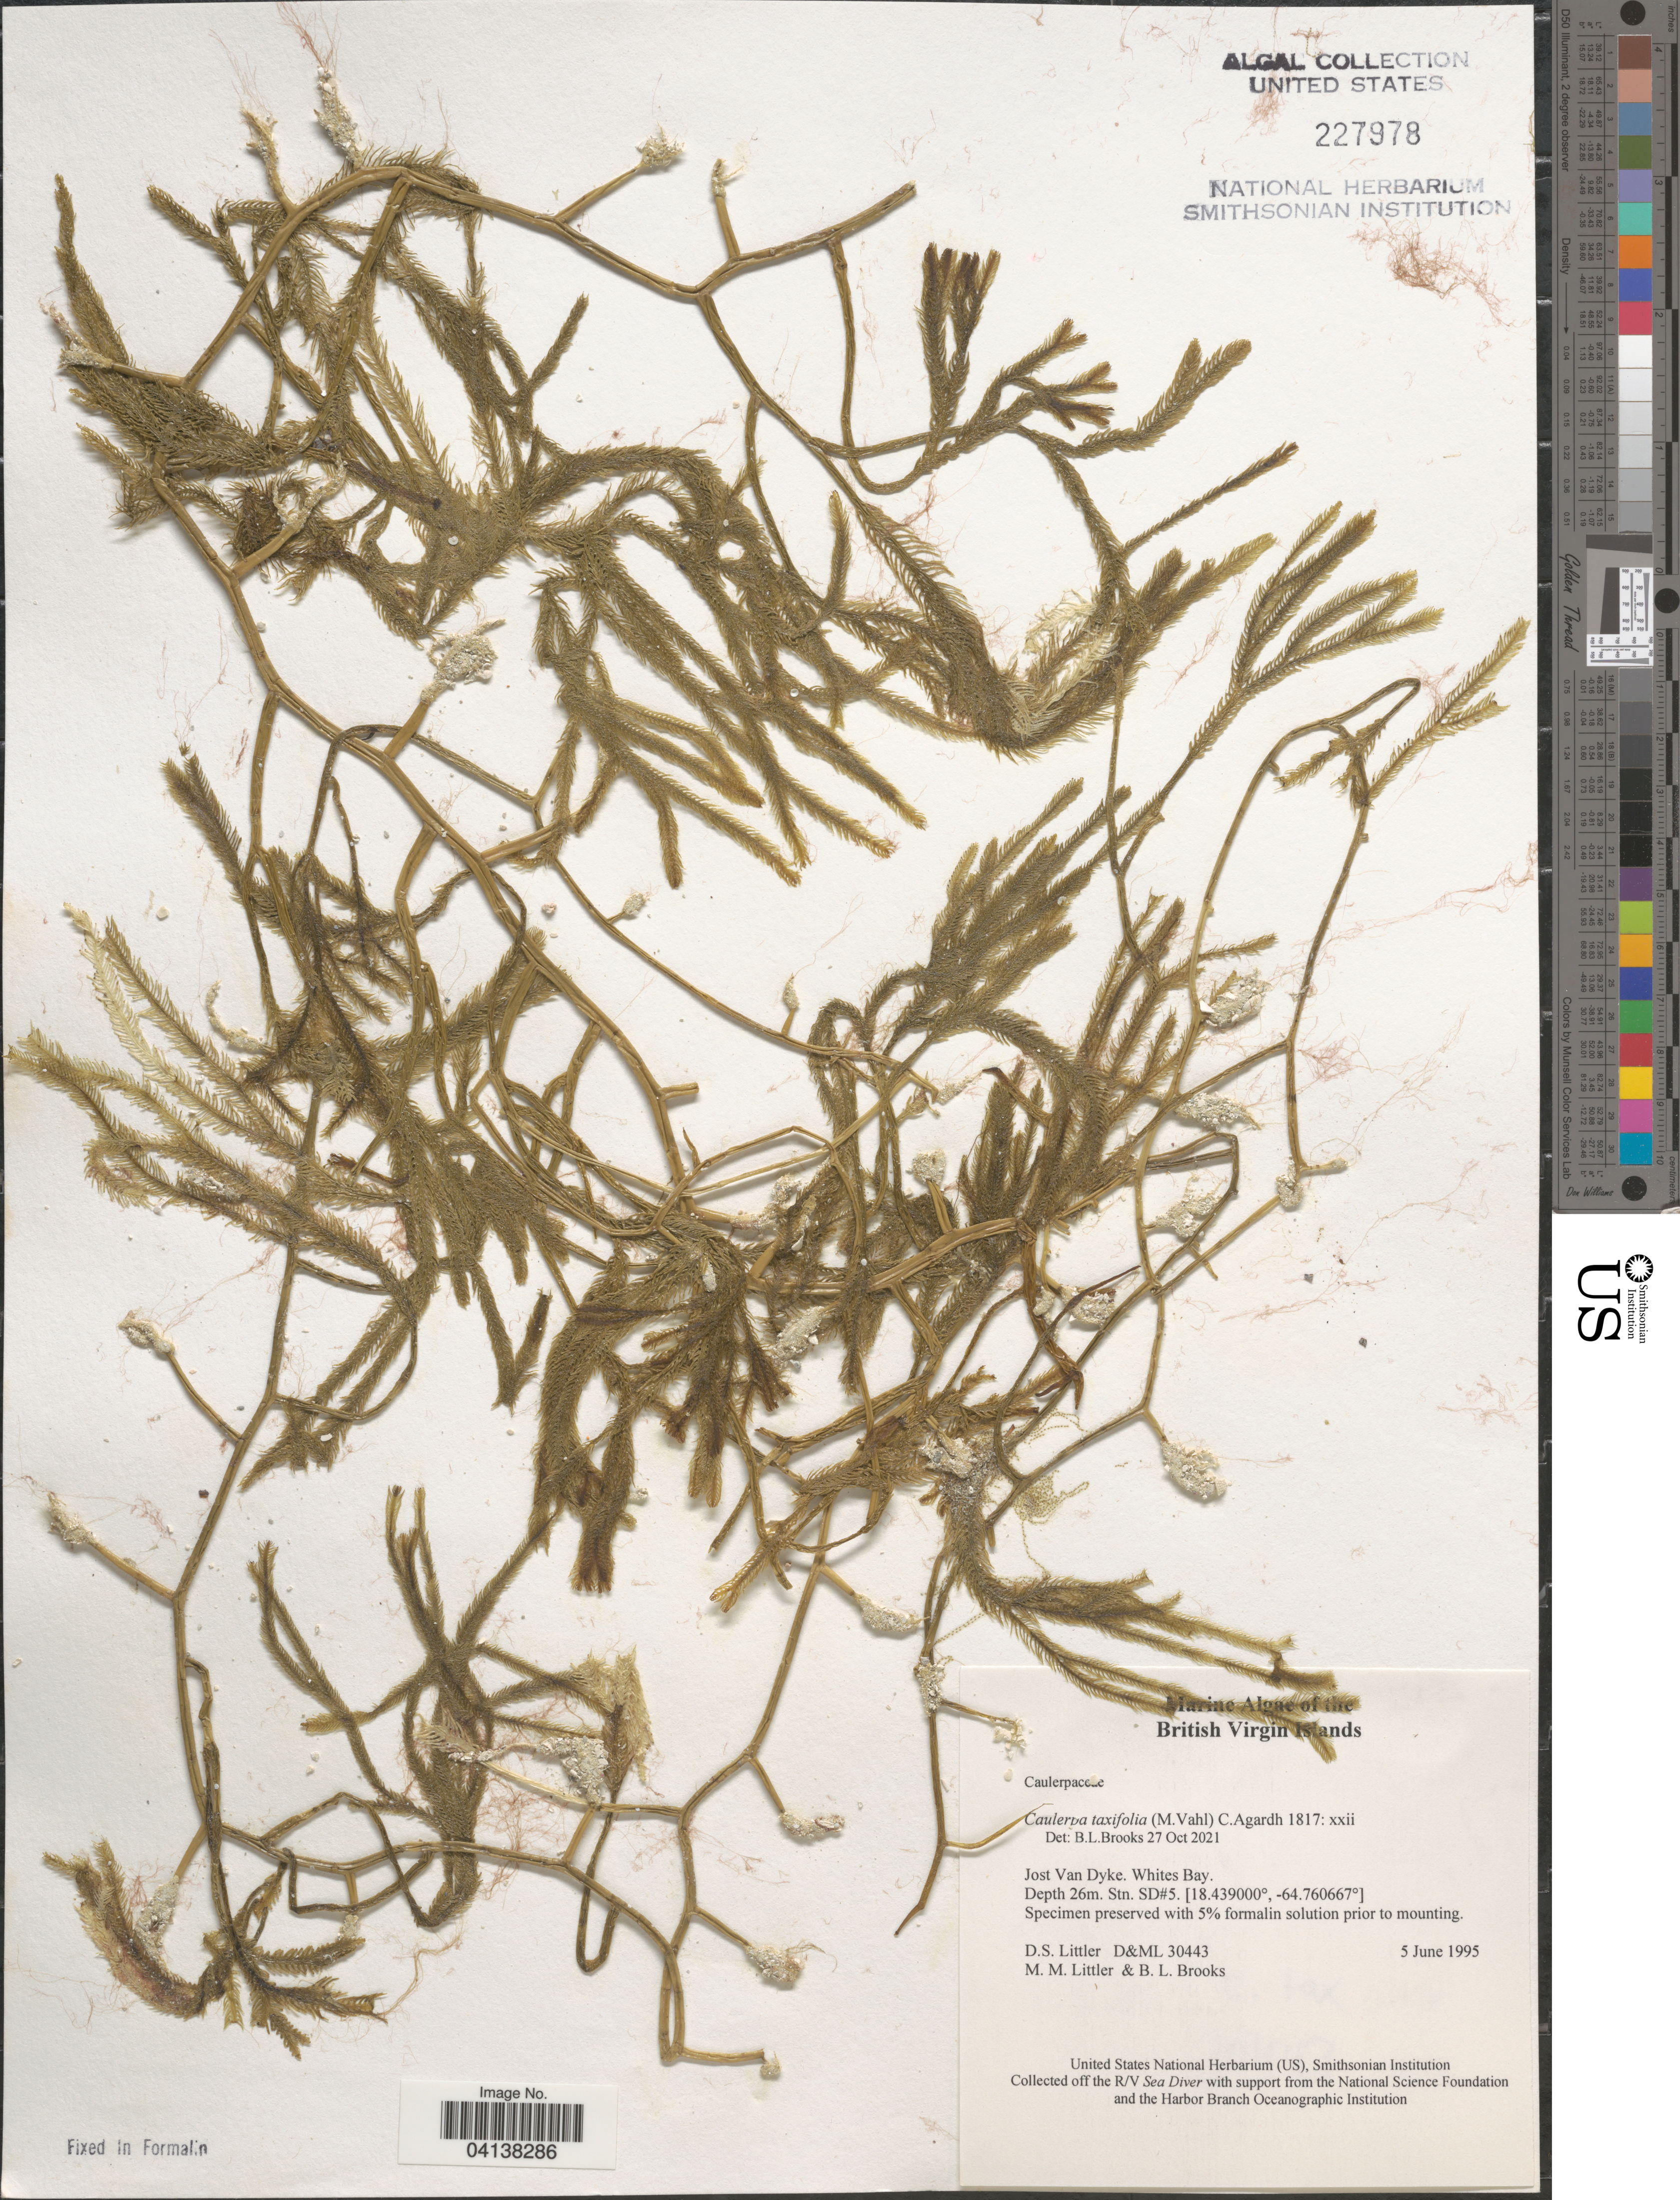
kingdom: Plantae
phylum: Chlorophyta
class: Ulvophyceae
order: Bryopsidales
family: Caulerpaceae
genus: Caulerpa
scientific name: Caulerpa taxifolia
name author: (M. Vahl) C. Agardh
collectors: D. S. Littler & B. Brooks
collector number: D&ML 30443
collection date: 1995-06-05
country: British Virgin Islands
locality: Jost Van Dyke. Whites Bay. Stn. SD#5.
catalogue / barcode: US 227978